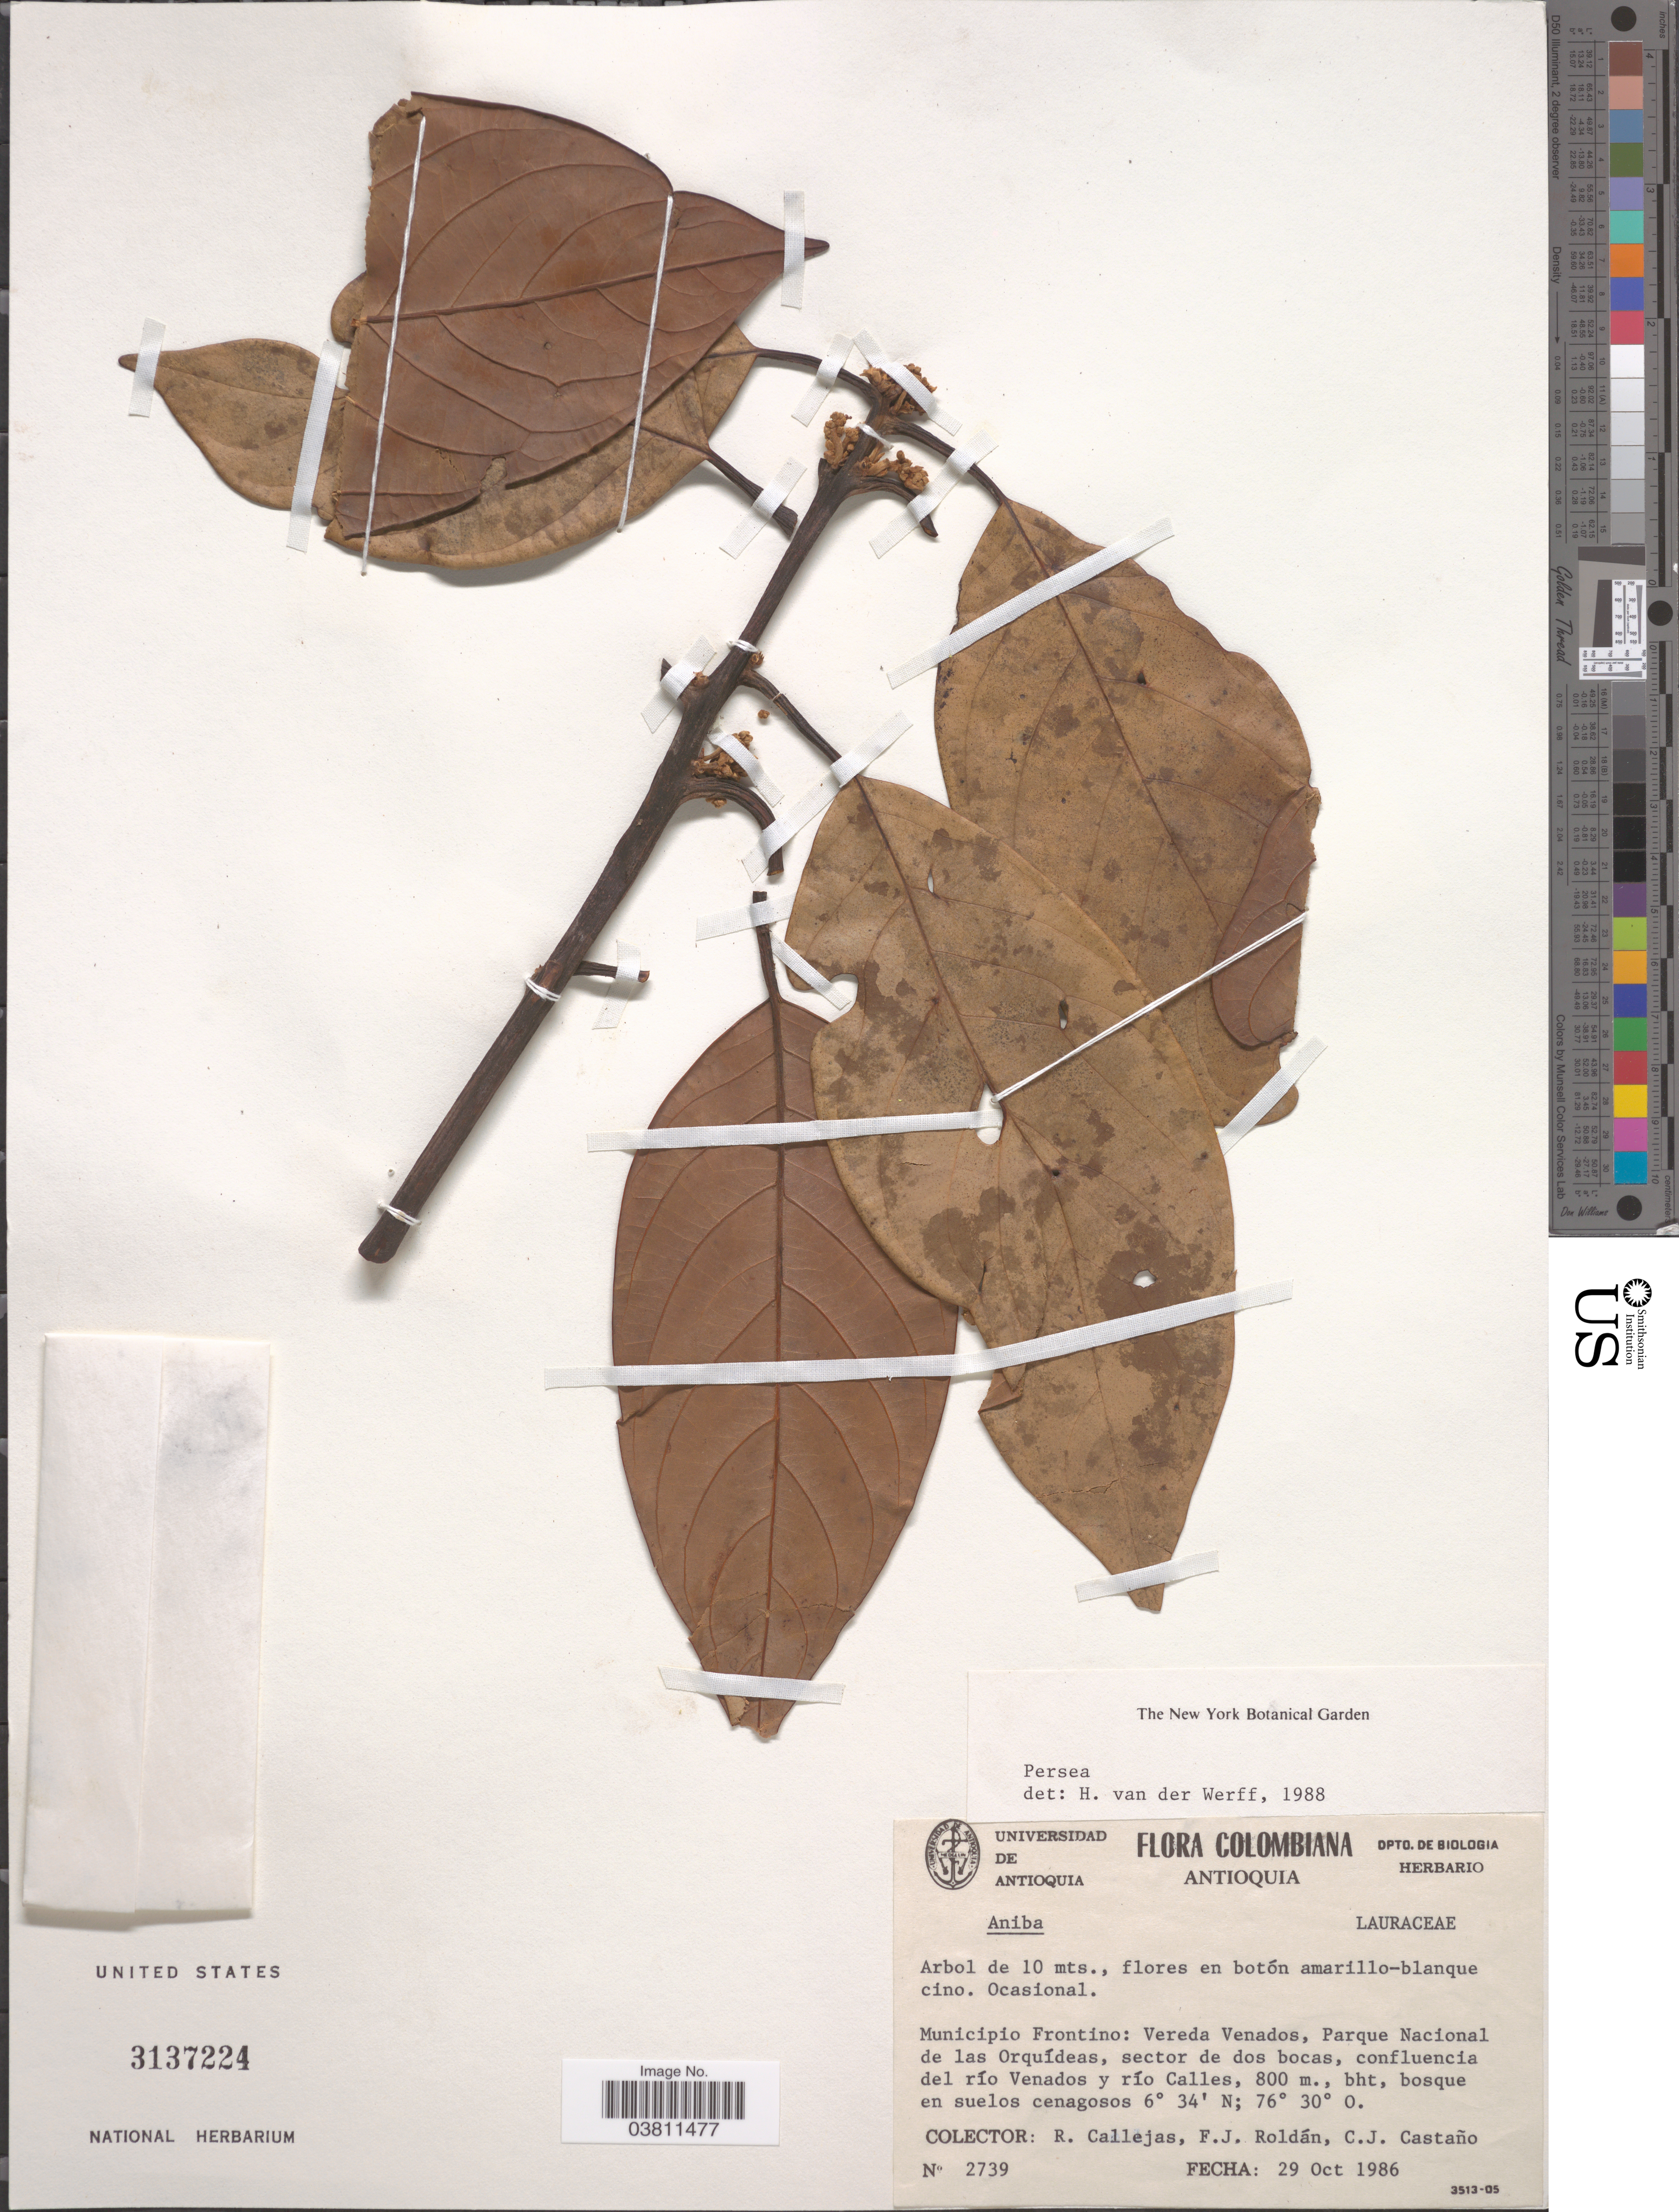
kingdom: Plantae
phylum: Tracheophyta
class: Magnoliopsida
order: Laurales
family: Lauraceae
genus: Persea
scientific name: Persea sp.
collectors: R. Callejas, F. J. Roldán & C. Castaño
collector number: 2739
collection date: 1986-10-29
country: Colombia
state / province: Antioquia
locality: Municipio Frontino: Vereda Venados, Parque Nacional de las Orquídeas, sector de dos bocas, confluencia del río Venados y río Calles.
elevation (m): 800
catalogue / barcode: US 3137224